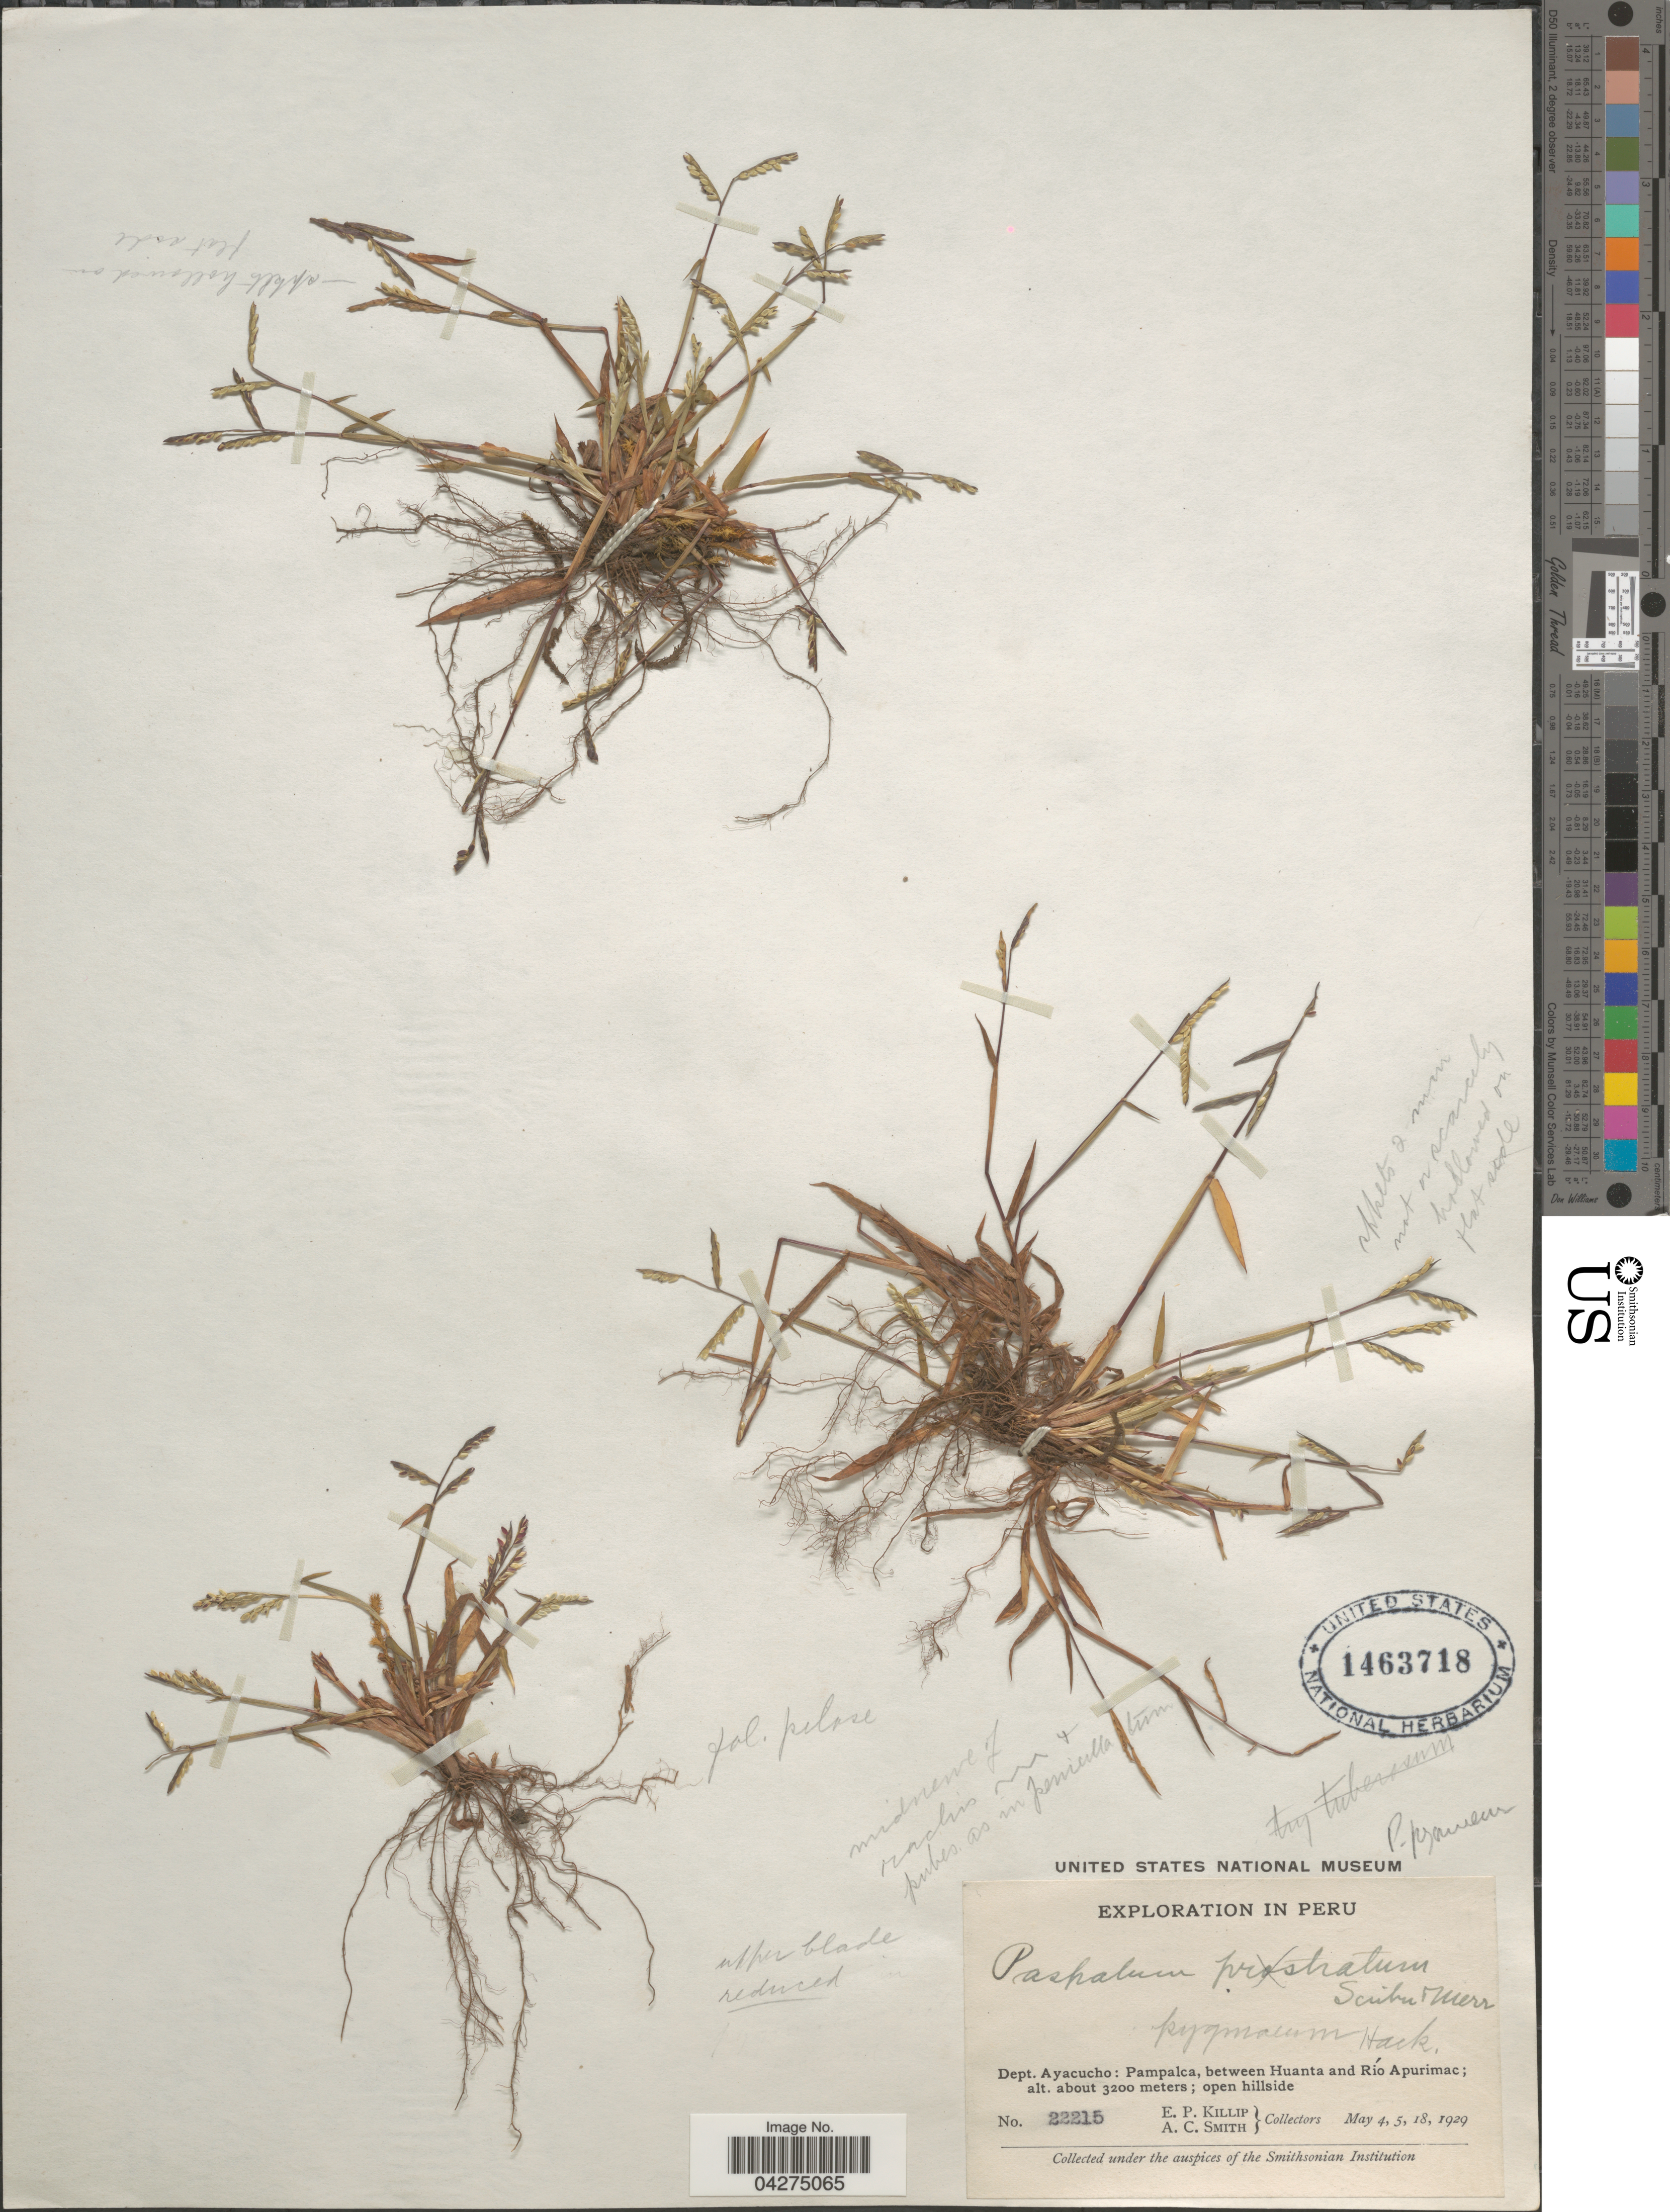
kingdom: Plantae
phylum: Tracheophyta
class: Liliopsida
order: Poales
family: Poaceae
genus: Paspalum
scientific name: Paspalum pygmaeum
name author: Hack.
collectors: E. P. Killip & A. C. Smith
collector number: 22215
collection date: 1929-05-04/1929-05-18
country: Peru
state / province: Ayacucho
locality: Exploration in Peru. Dept. Ayacucho: Pampalca, between and Río Apurimac; open hillside.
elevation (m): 3200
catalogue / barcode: US 1463718